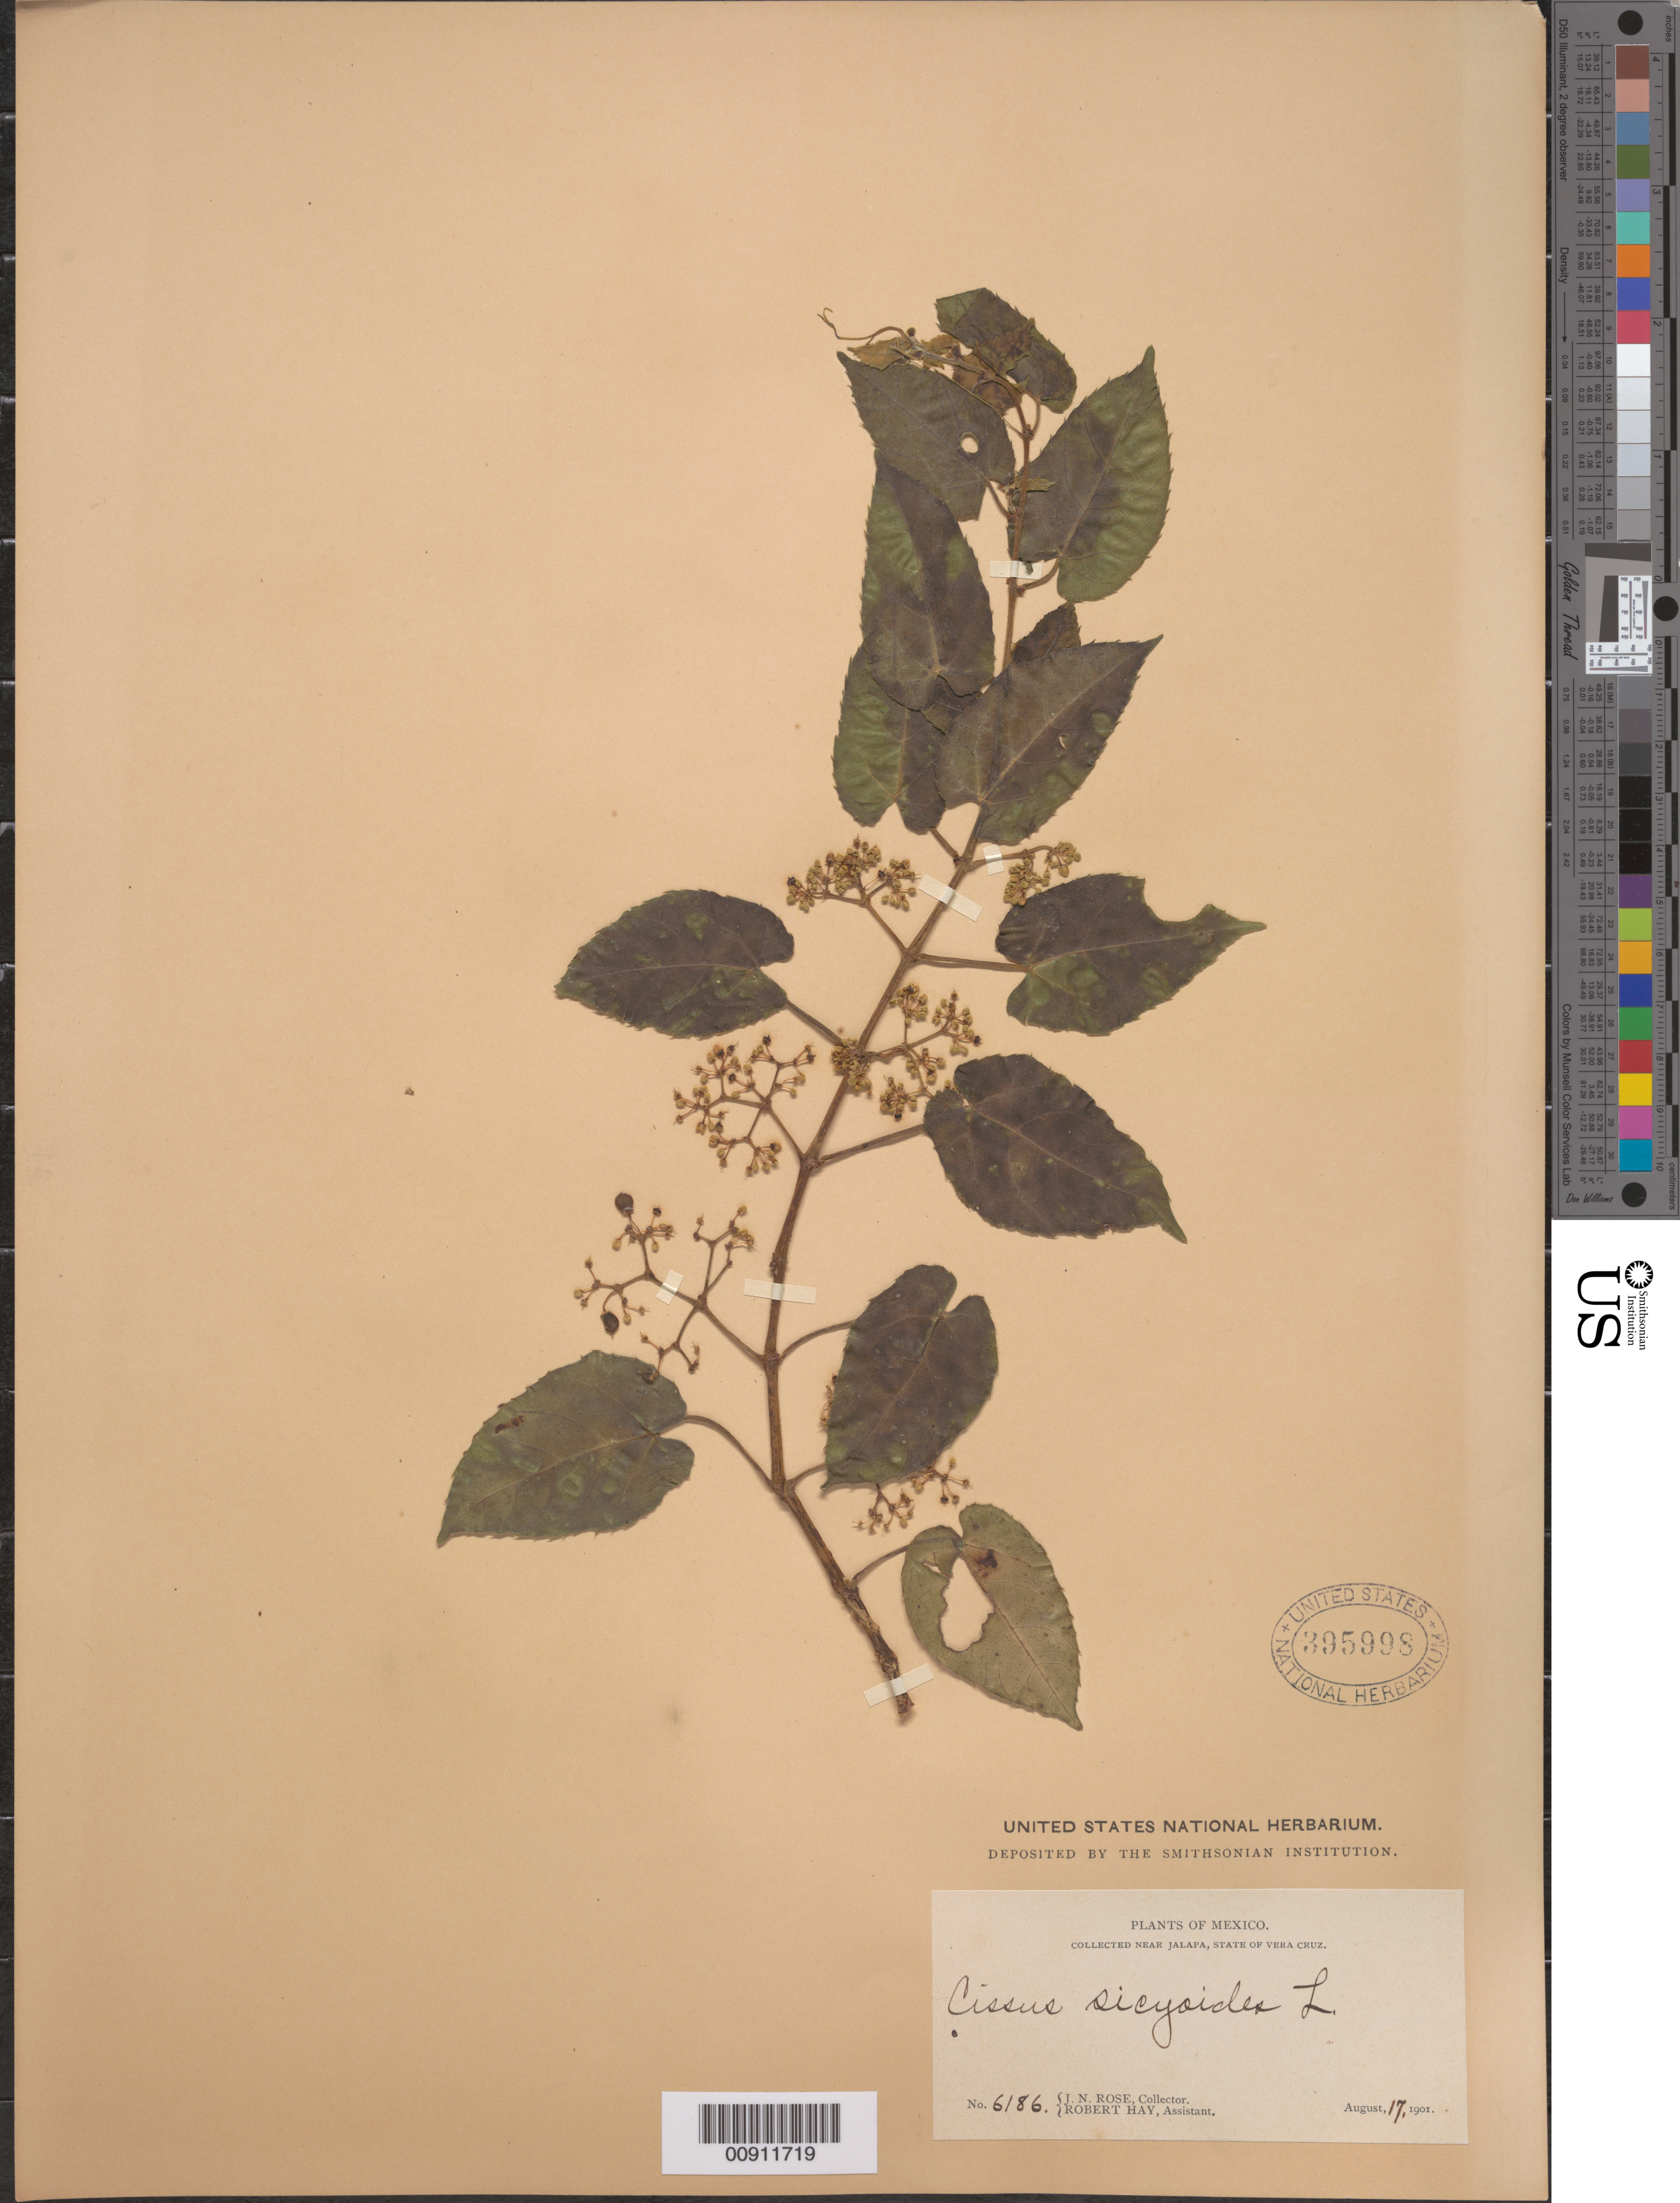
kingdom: Plantae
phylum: Tracheophyta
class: Magnoliopsida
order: Vitales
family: Vitaceae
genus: Cissus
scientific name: Cissus verticillata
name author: (L.) Nicolson & C.E. Jarvis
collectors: J. N. Rose & R. Hay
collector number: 6186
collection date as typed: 17 Aug 1901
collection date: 1901-08-17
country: Mexico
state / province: Veracruz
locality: Near Jalapa, State of Veracruz.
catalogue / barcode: US 395998